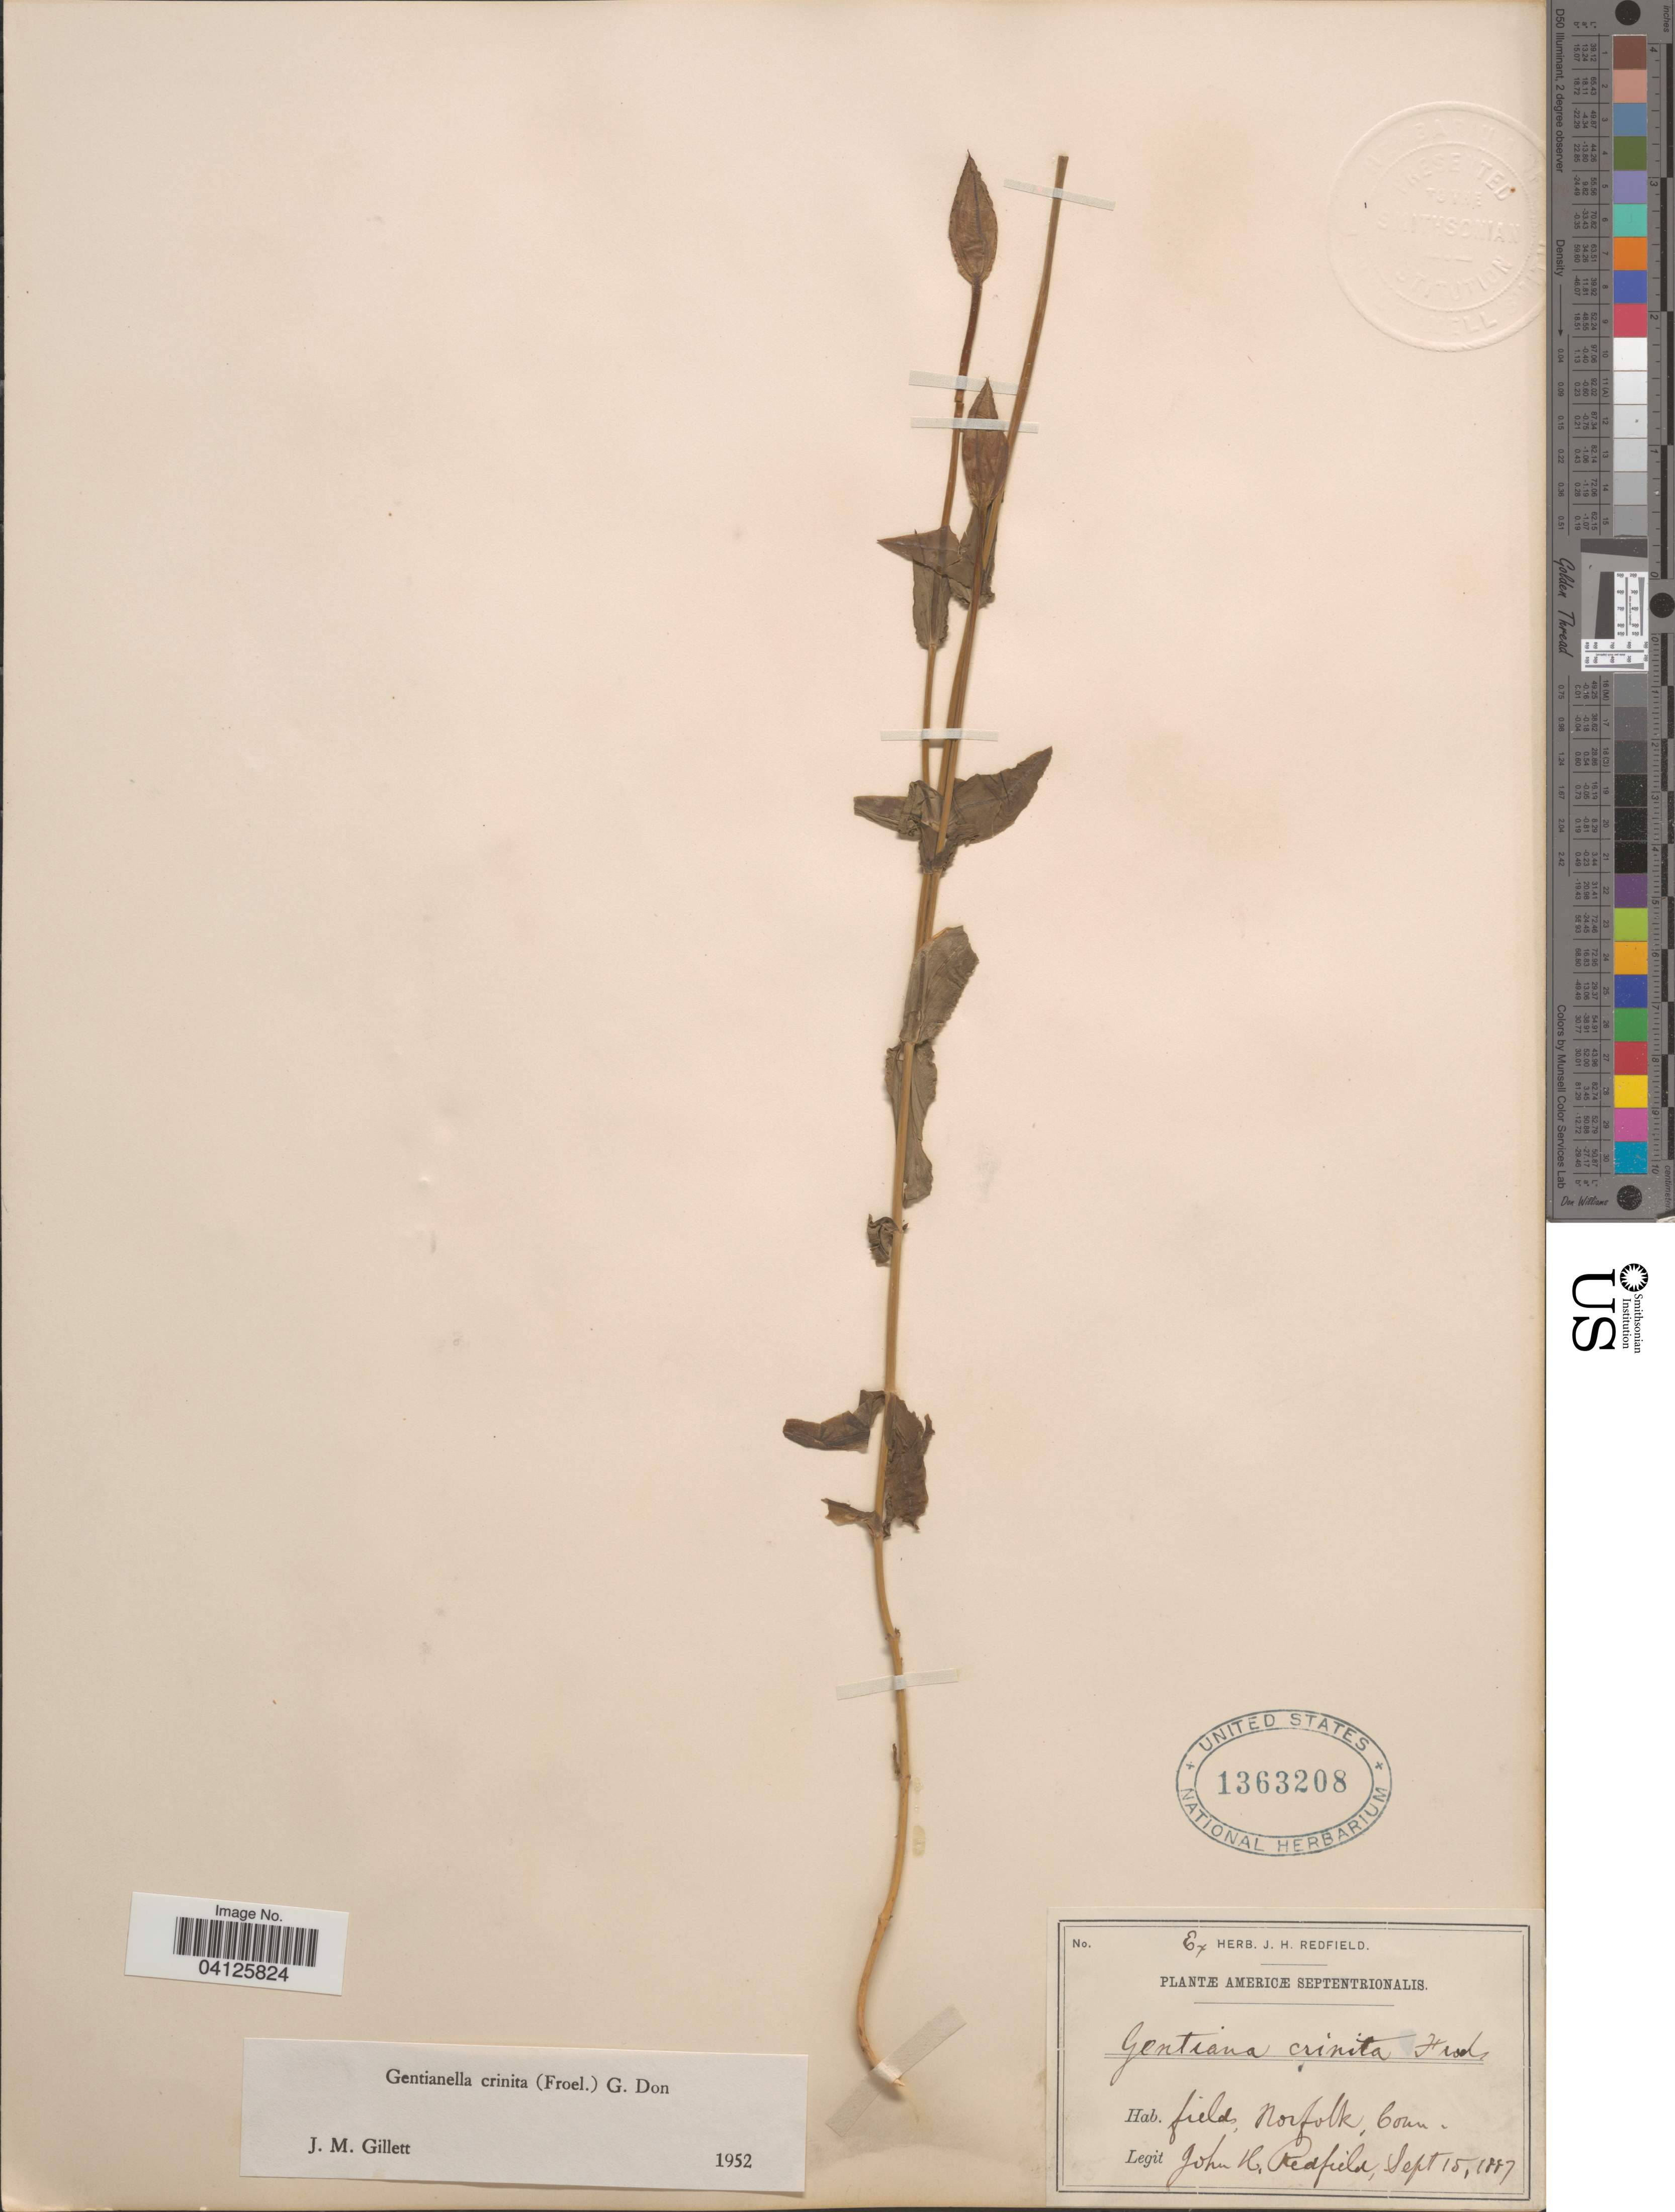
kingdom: Plantae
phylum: Tracheophyta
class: Magnoliopsida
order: Gentianales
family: Gentianaceae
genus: Gentianella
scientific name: Gentianella crinita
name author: (Froel.) G. Don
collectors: J. Redfield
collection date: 1887-09-15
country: United States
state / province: Connecticut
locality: Fields Norfolk.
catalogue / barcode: US 1363208